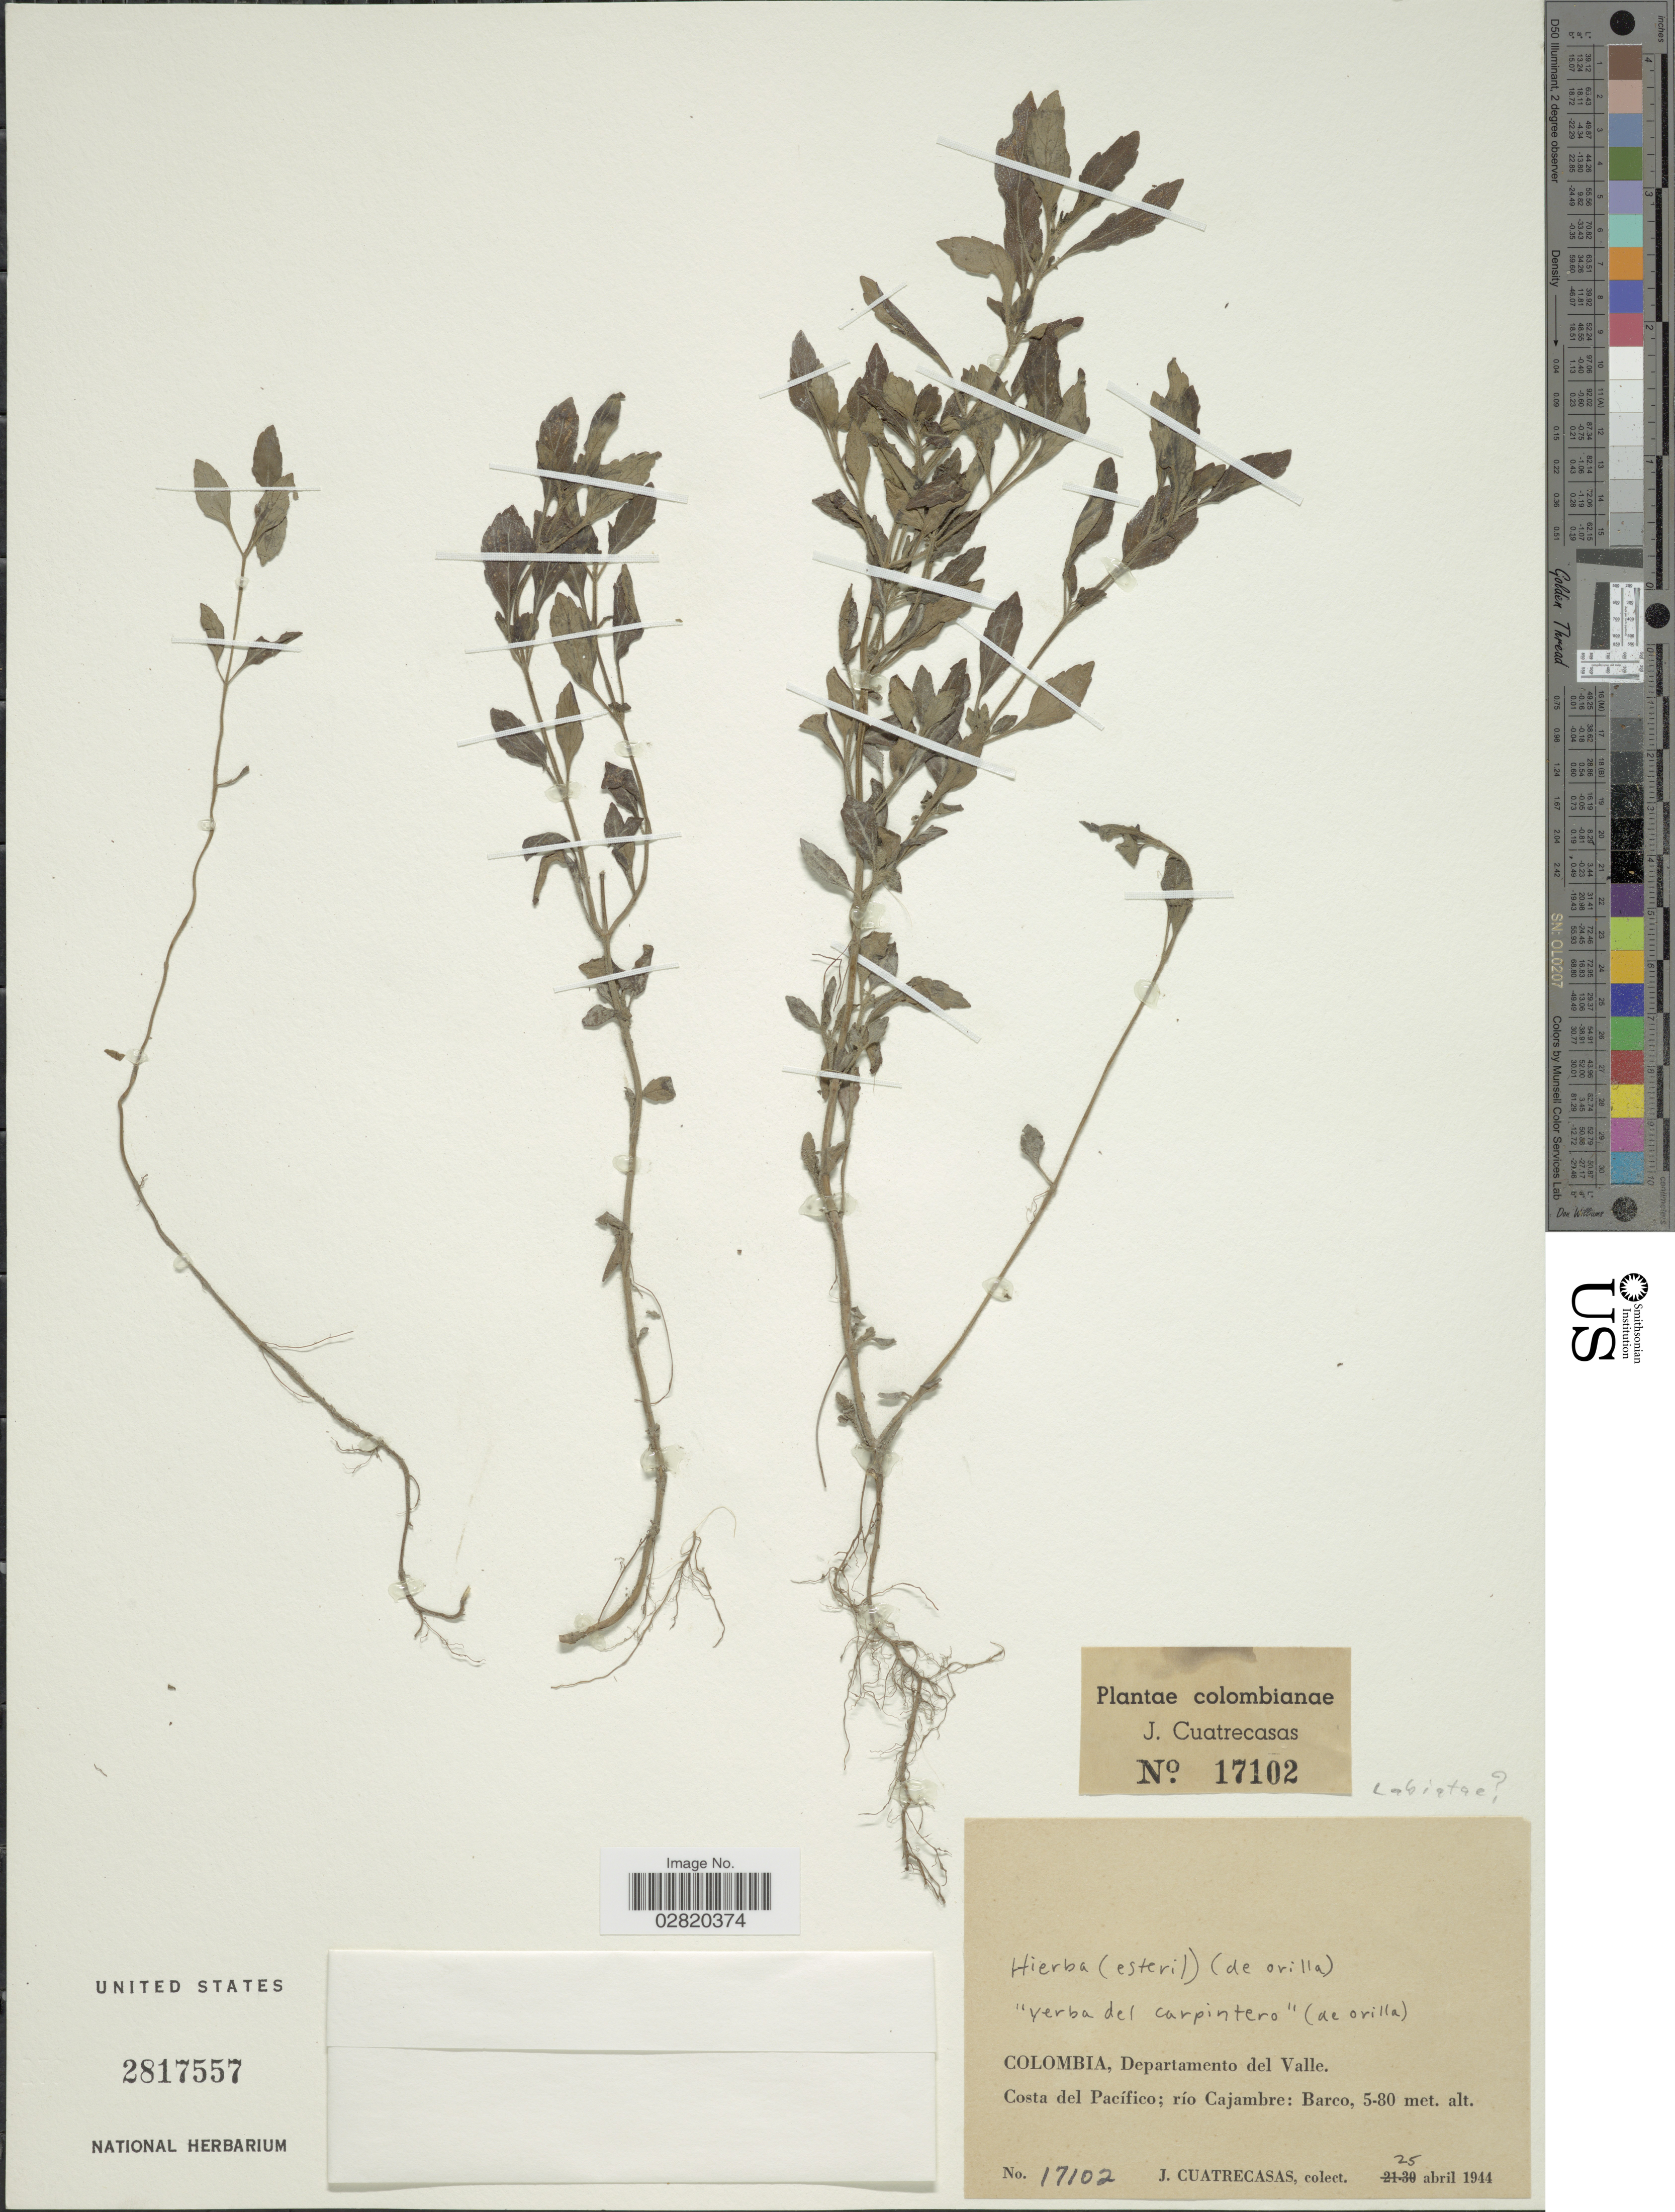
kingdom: Plantae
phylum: Tracheophyta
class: Magnoliopsida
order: Lamiales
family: Lamiaceae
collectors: J. Cuatrecasas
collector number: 17102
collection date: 1944-04-25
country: Colombia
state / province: Valle del Cauca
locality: Departamento del Valle. Costa del Pacífico; río Cajambre.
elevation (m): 5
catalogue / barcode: US 2817557